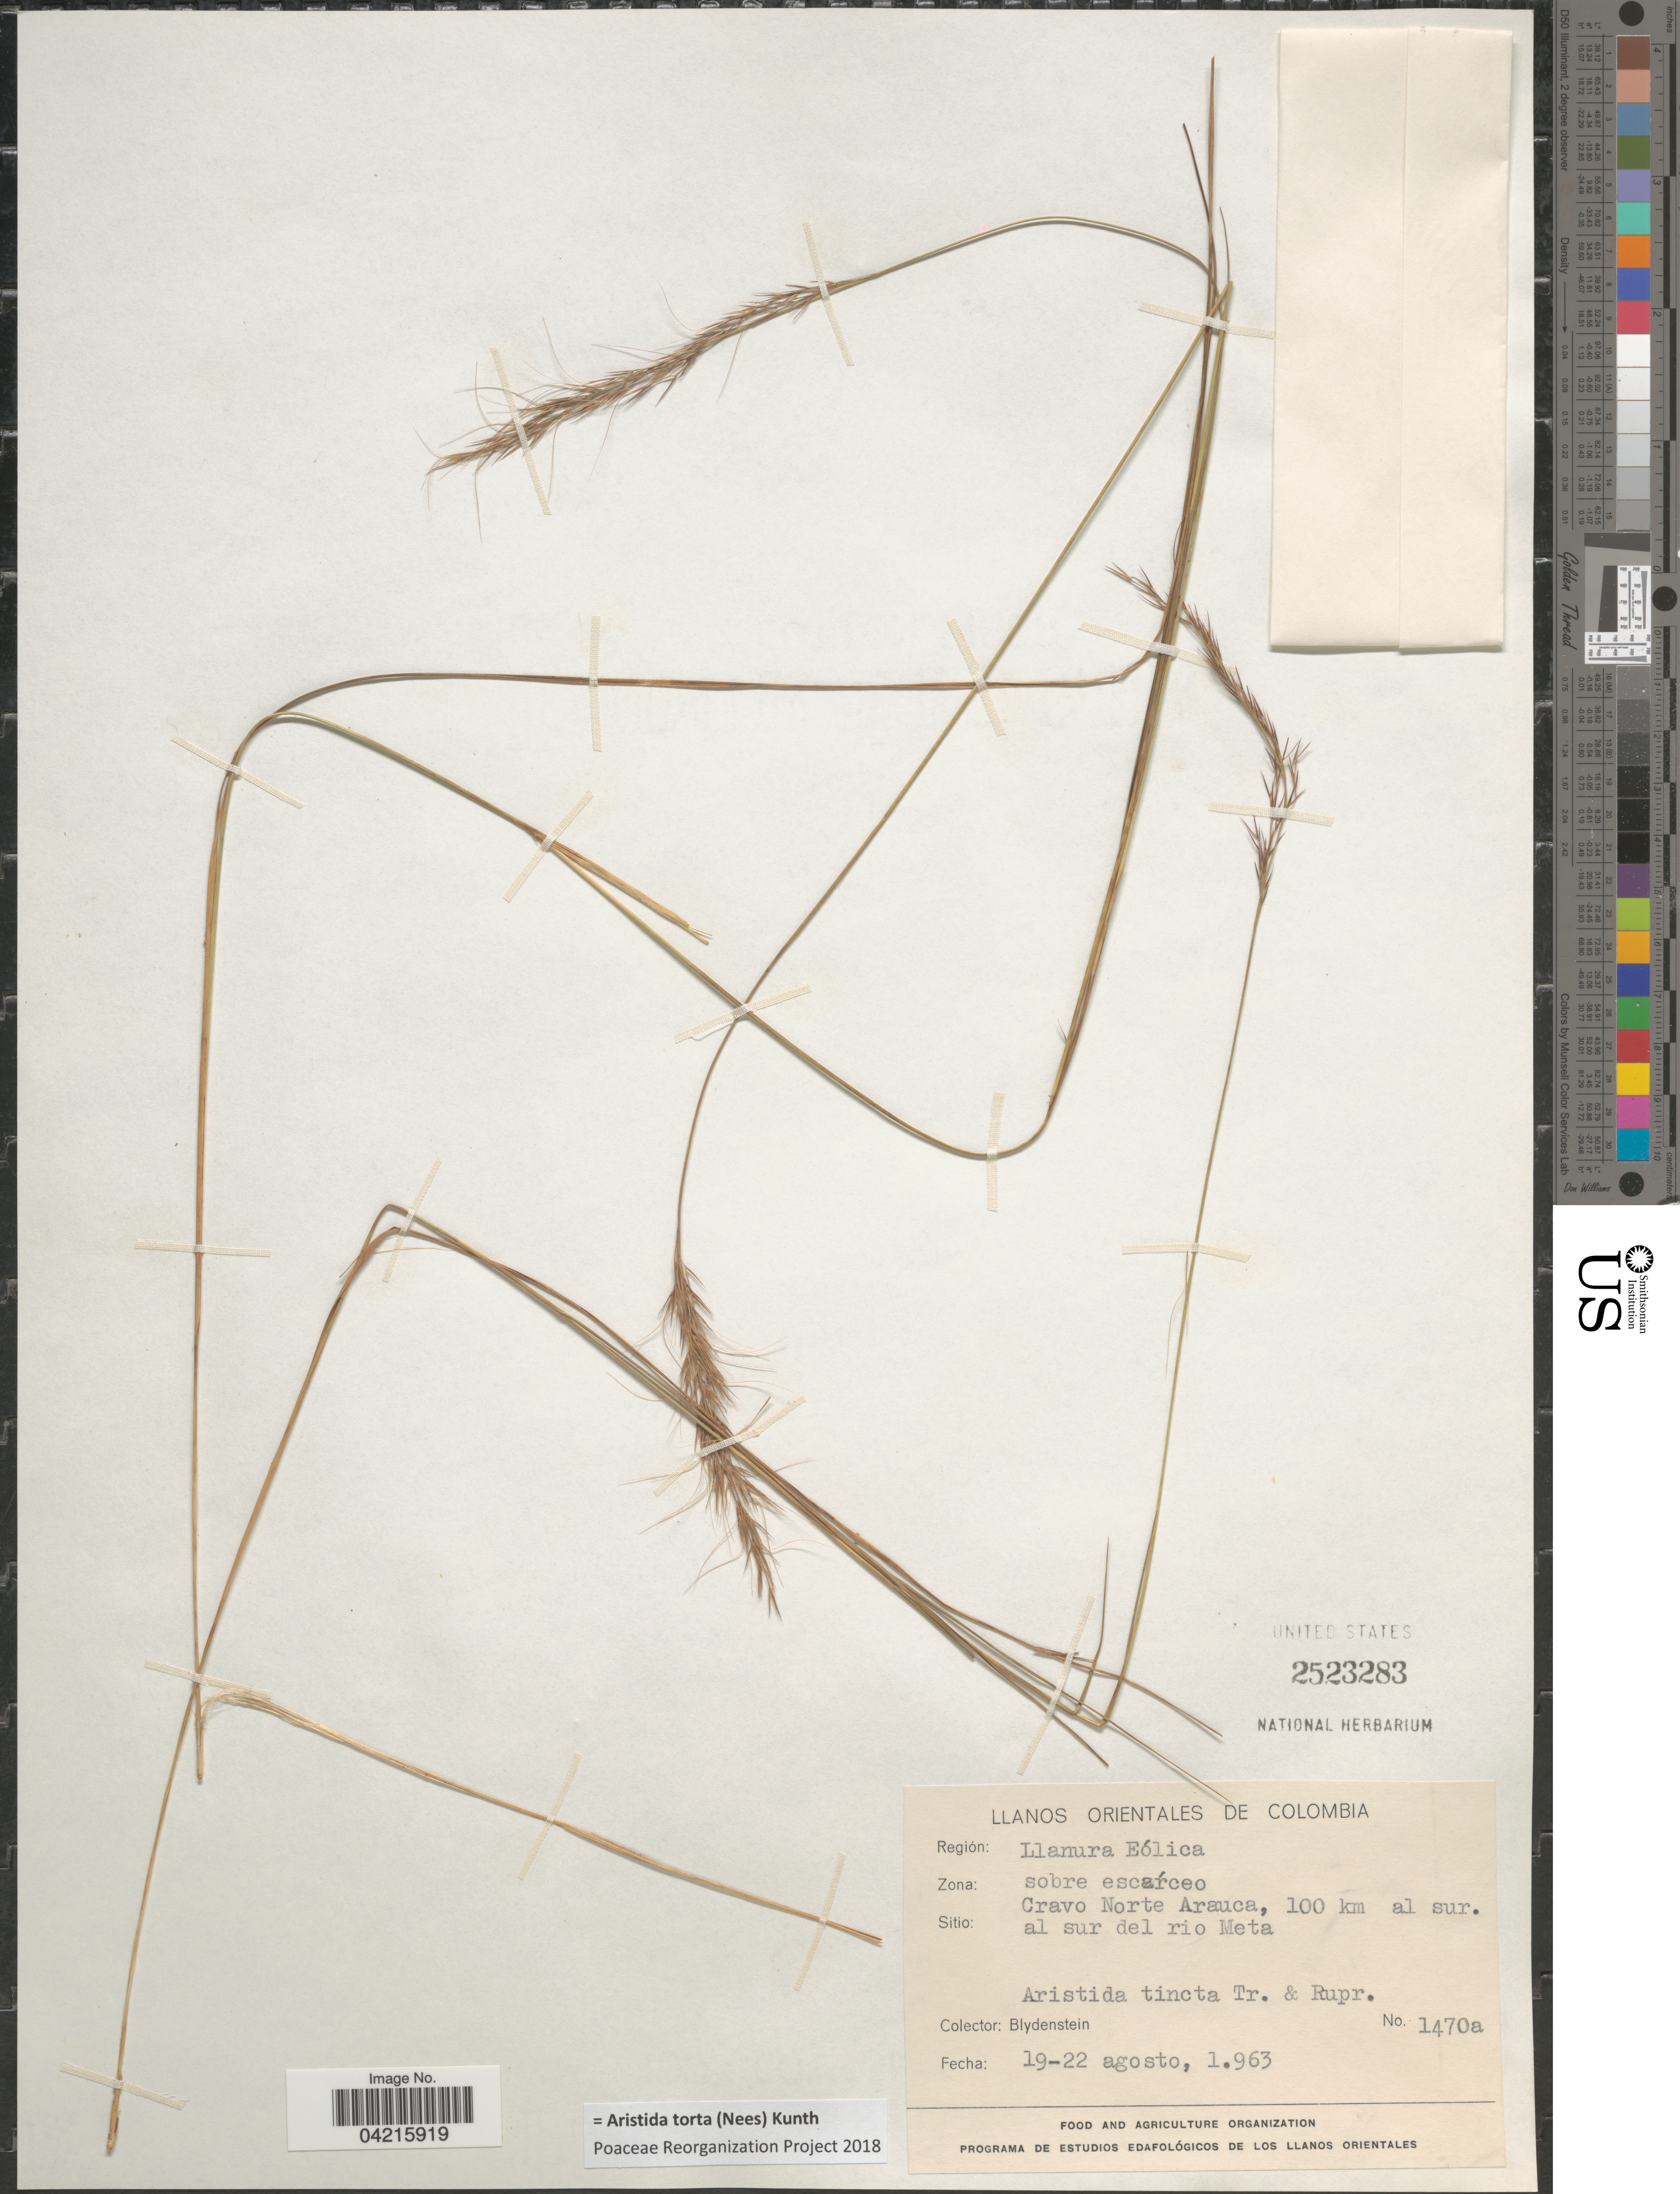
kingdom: Plantae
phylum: Tracheophyta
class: Liliopsida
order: Poales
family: Poaceae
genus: Aristida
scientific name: Aristida torta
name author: (Nees) Kunth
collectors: Blydenstein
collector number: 1470a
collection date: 1963-08-19/1963-08-22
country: Colombia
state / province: Arauca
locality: Llanos Orientales de Colombia. Región: Llanura Eólica. Zona: sobre escarceo. Cravo Norte Arauca, 100 km al sur. al sur del rio Meta.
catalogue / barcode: US 2523283